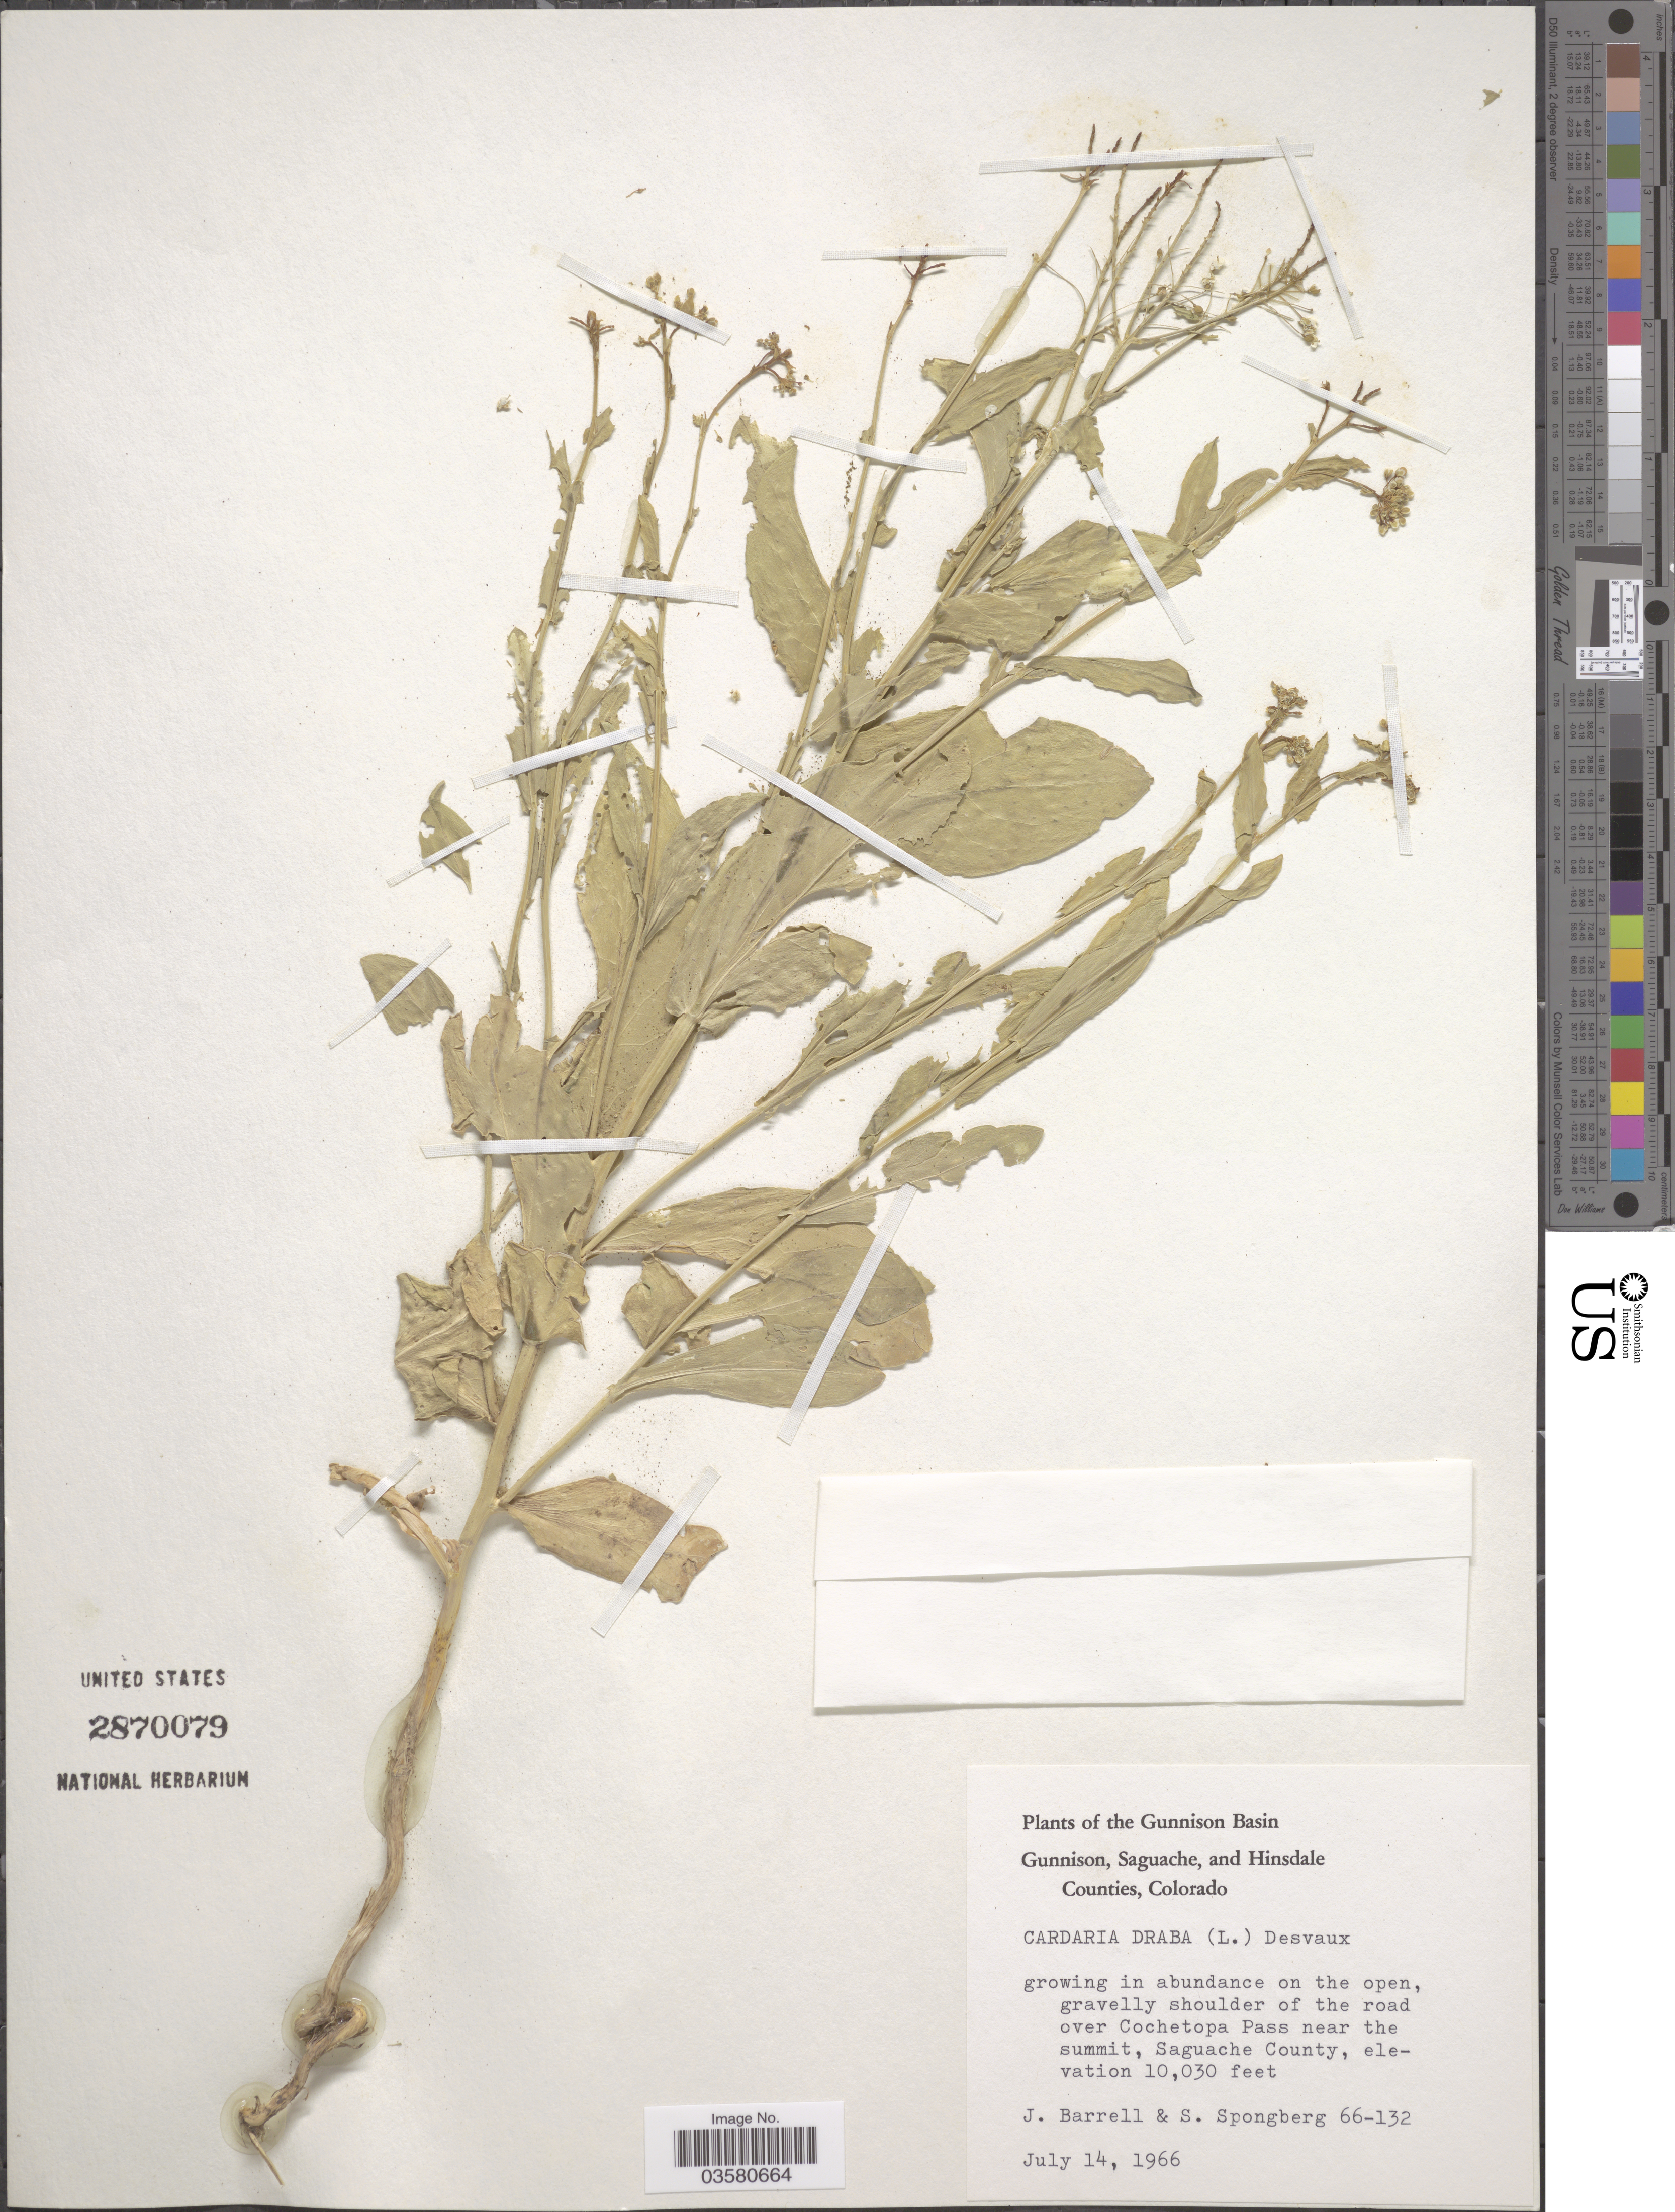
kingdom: Plantae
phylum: Tracheophyta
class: Magnoliopsida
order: Brassicales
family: Brassicaceae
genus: Lepidium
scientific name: Lepidium draba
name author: L.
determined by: Strong, M. T., (US), Smithsonian Institution - National Museum of Natural History (UNITED STATES)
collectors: J. Barrell & S. A.Spongberg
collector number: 66-132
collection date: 1966-07-14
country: United States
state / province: Colorado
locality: The Gunnison Basin. On the open, gravelly shoulder of the road over Cochetopa Pass near the summit, Saguache County.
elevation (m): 3057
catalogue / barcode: US 2870079